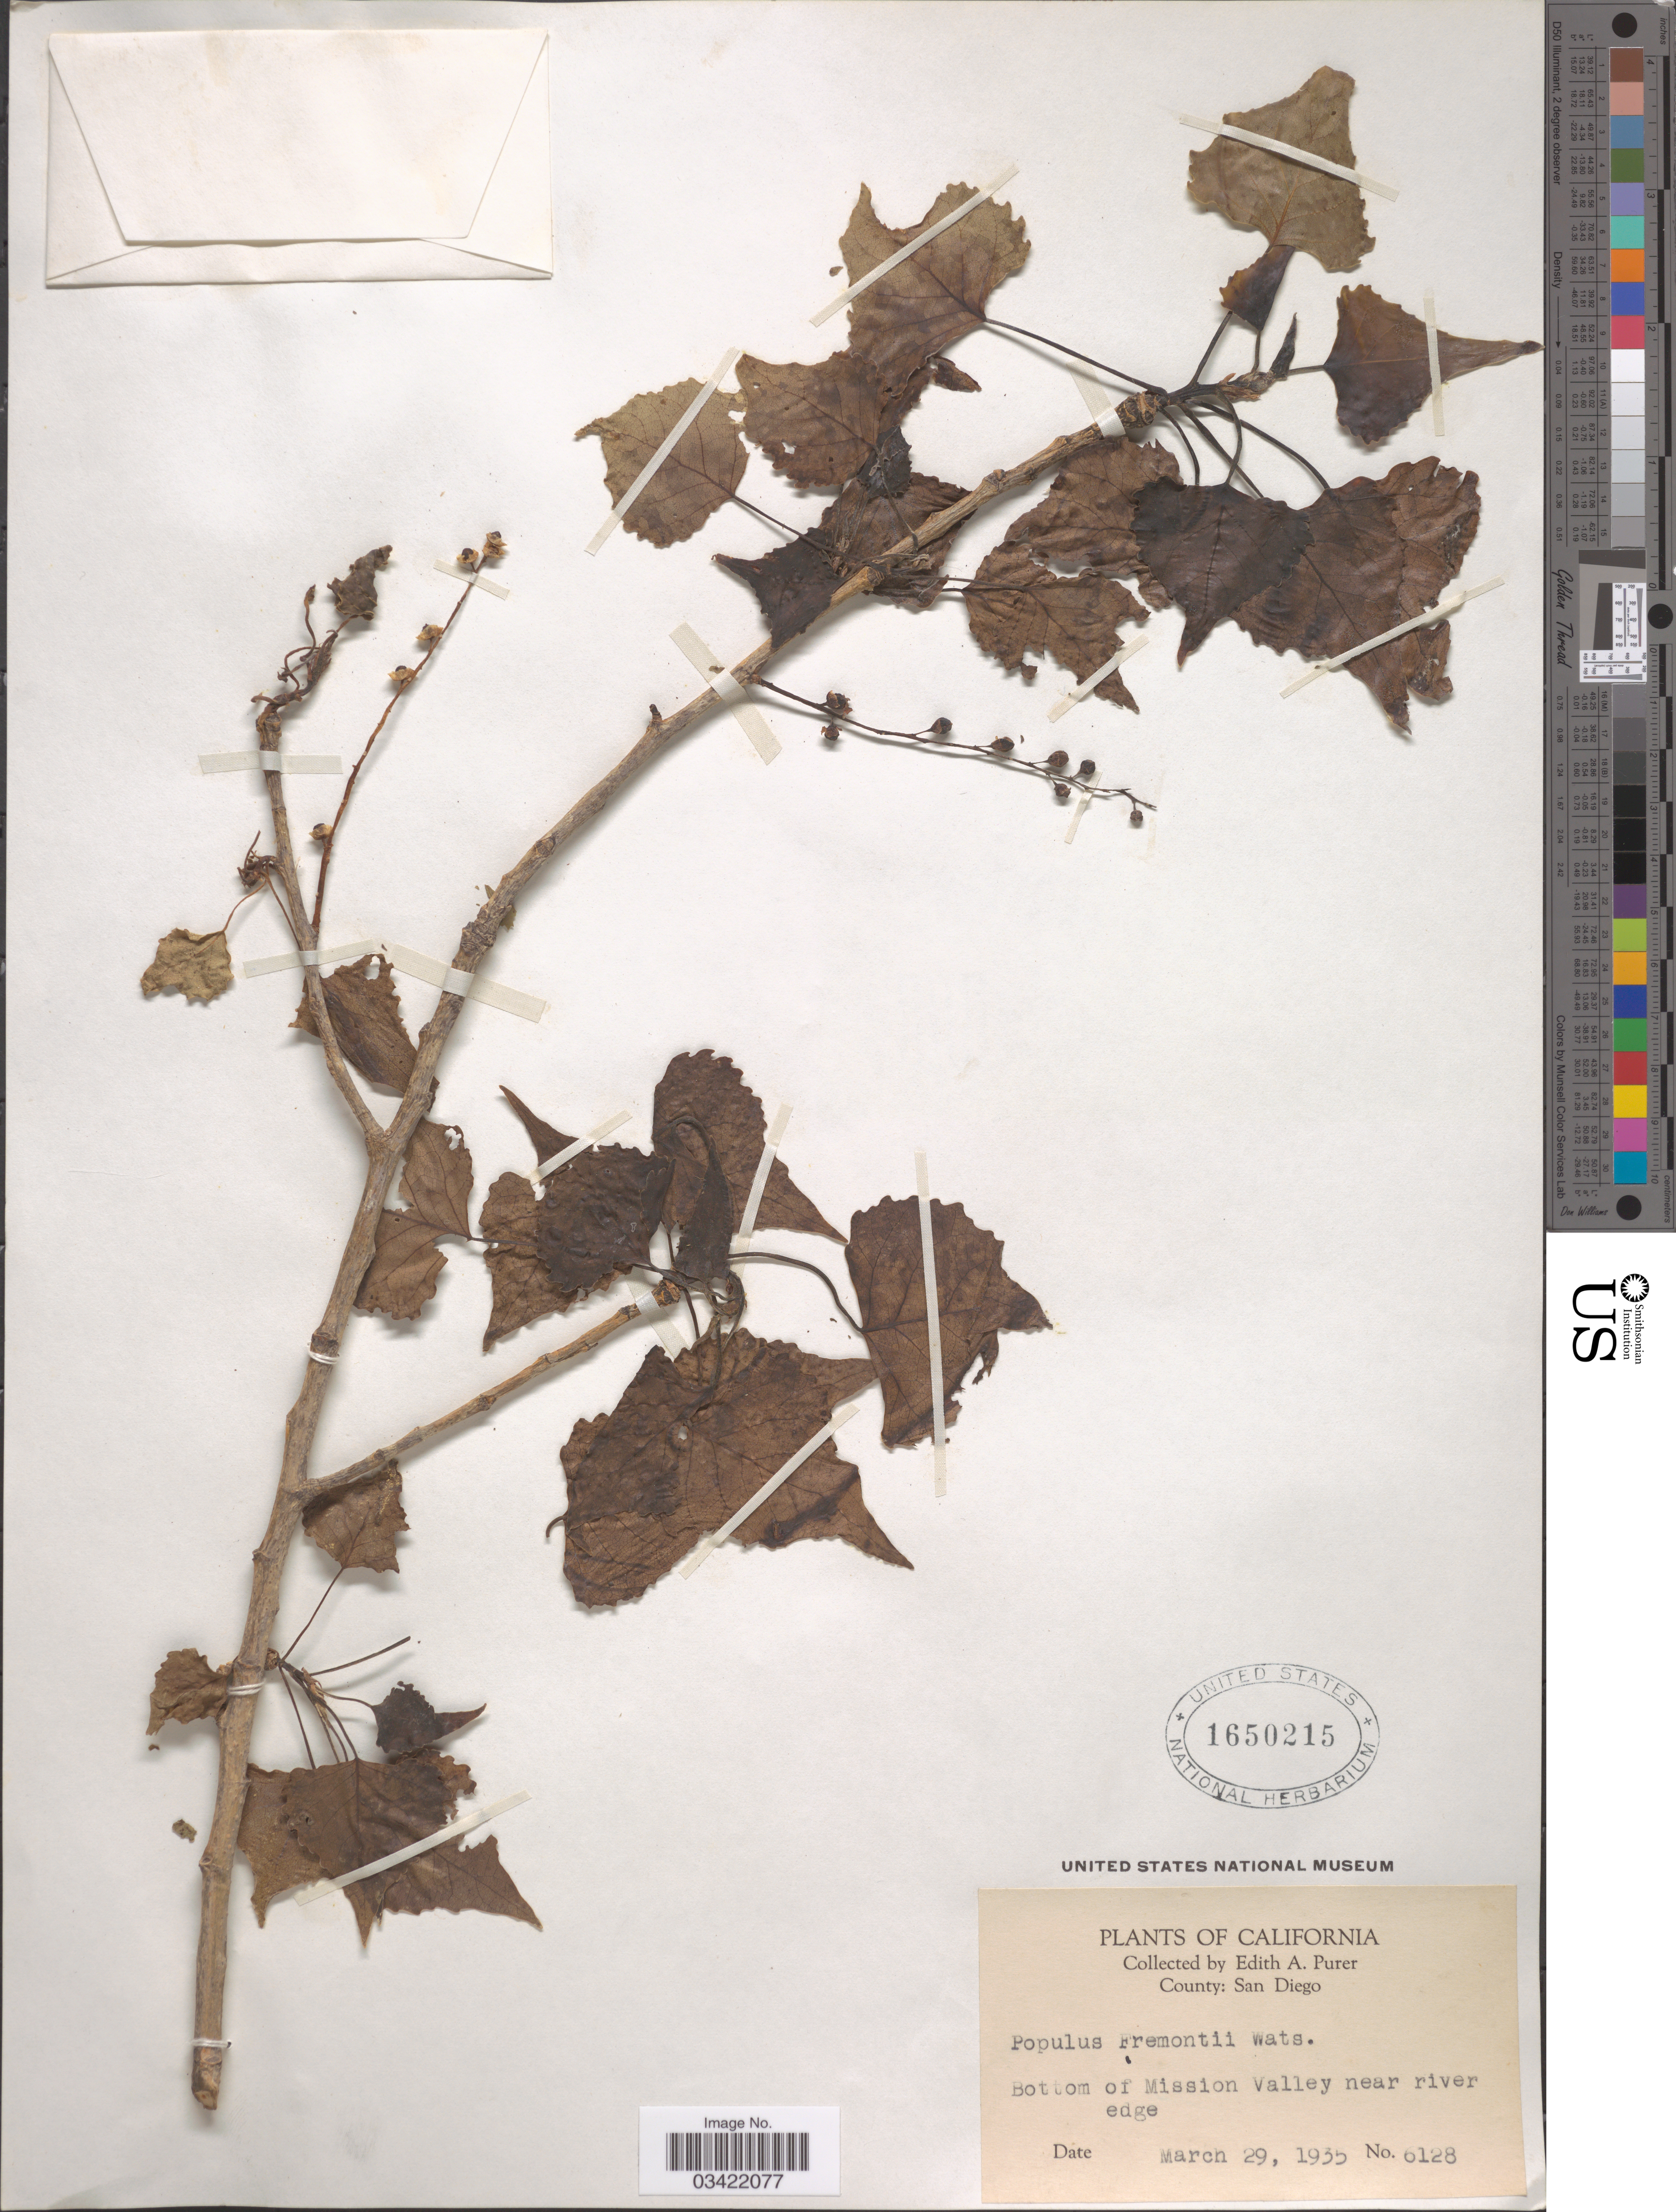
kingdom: Plantae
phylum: Tracheophyta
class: Magnoliopsida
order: Malpighiales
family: Salicaceae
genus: Populus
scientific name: Populus fremontii subsp. fremontii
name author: S. Watson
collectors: E. Purer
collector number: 6128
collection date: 1935-03-29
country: United States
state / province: California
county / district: San Diego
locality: County: San Diego. Bottom of Mission Valley near river edge.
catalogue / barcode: US 1650215